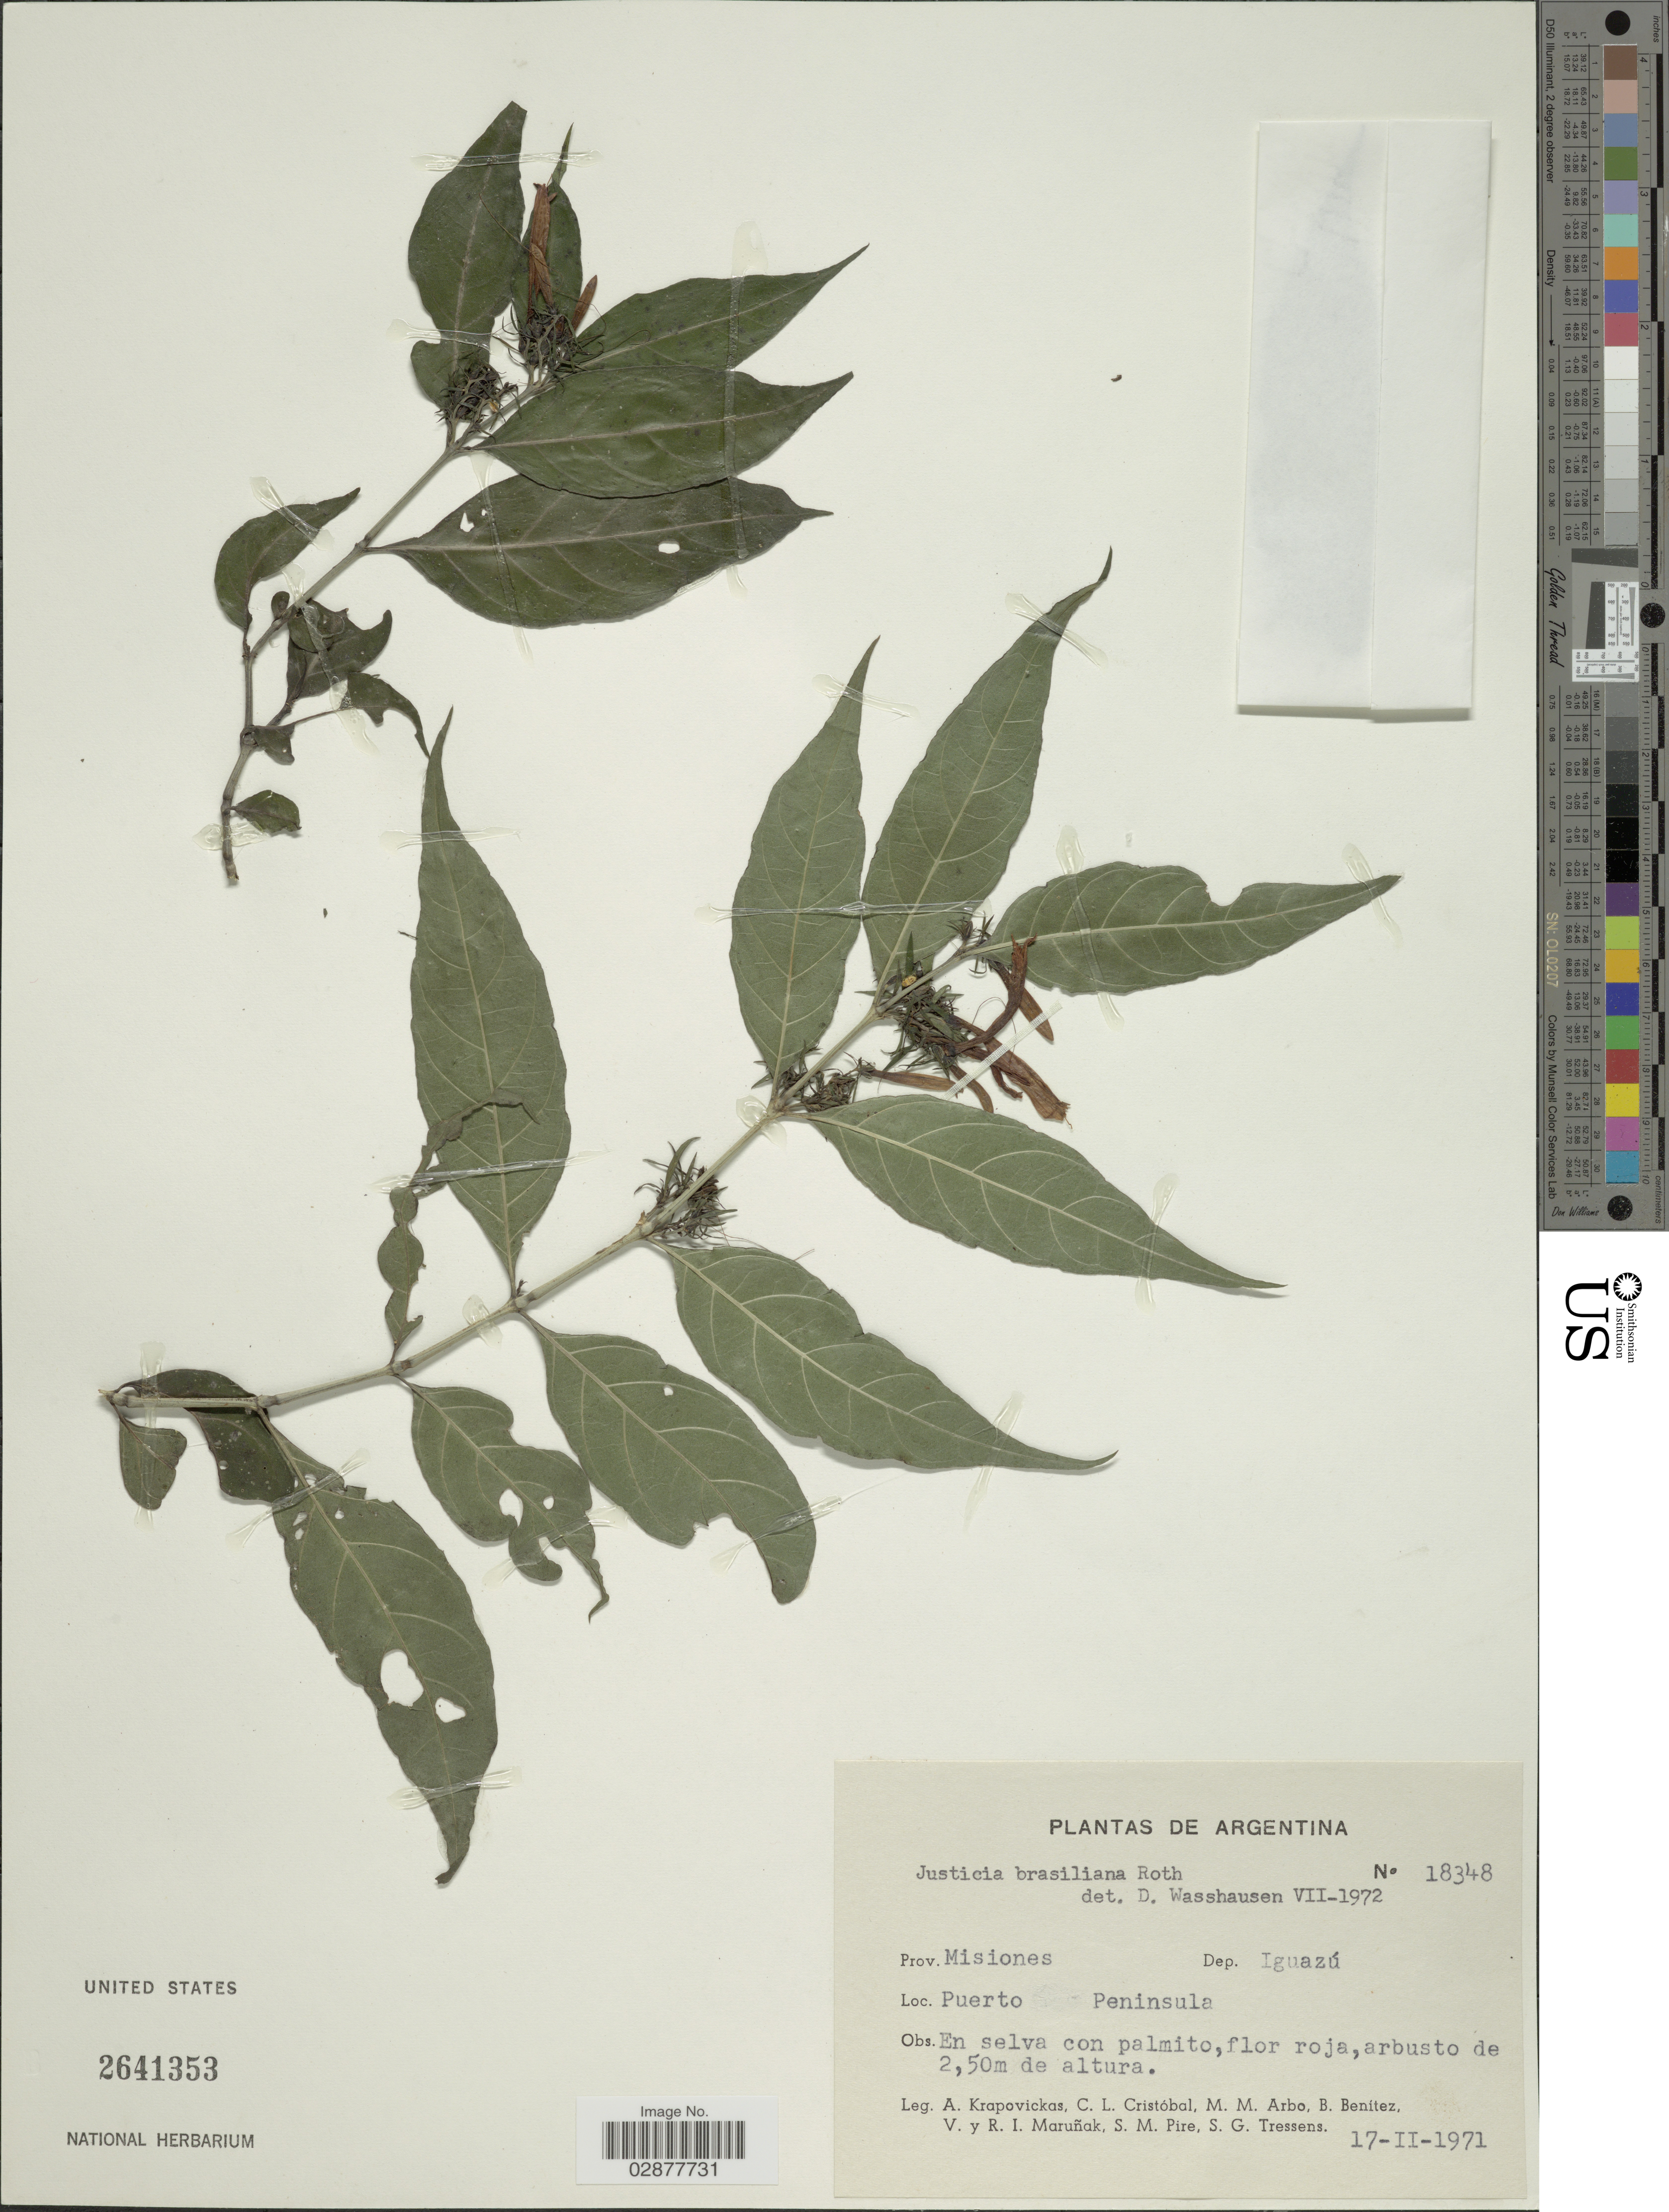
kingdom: Plantae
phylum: Tracheophyta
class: Magnoliopsida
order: Lamiales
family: Acanthaceae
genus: Justicia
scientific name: Justicia brasiliana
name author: Roth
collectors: A. Krapovickas, C. L. Cristóbal, M. M. Arbo, B. Benítez & et al.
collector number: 18348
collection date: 1971-02-17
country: Argentina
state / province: Misiones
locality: Prov. Misiones, Dep. Iguazú, Puerto Peninsula.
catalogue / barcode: US 2641353